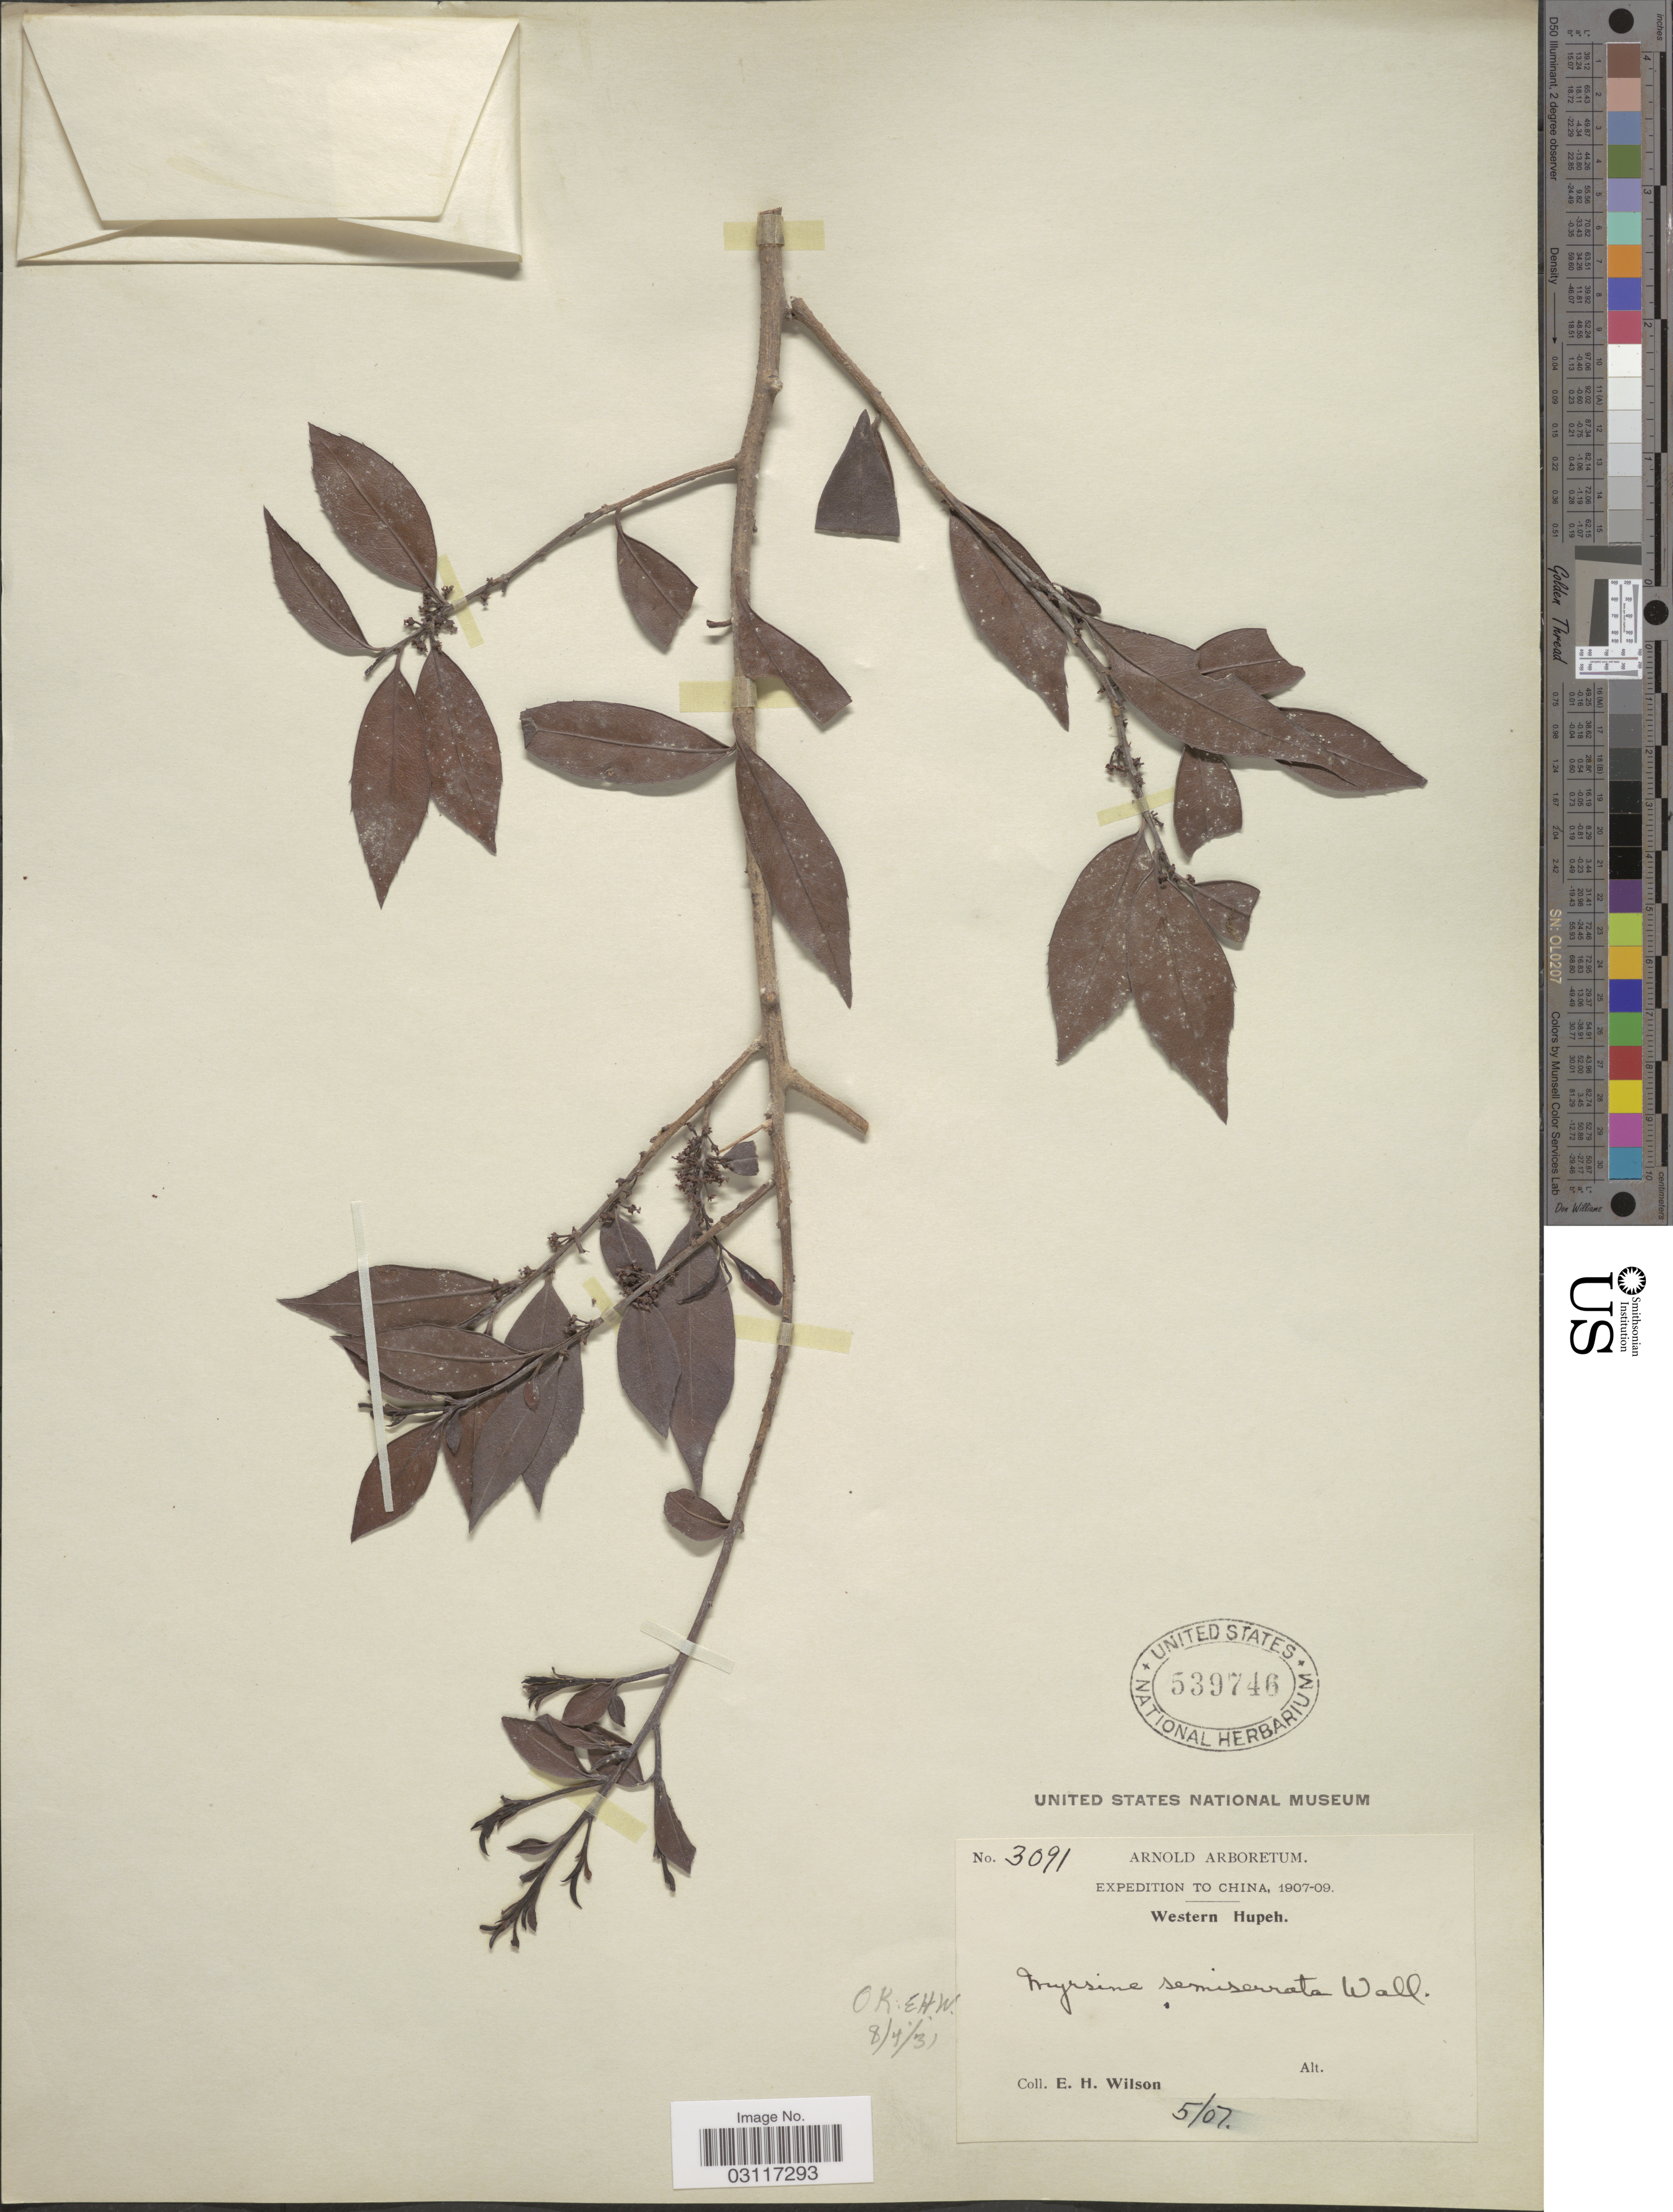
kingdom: Plantae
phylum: Tracheophyta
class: Magnoliopsida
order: Ericales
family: Primulaceae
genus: Myrsine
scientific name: Myrsine semiserrata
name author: Wall.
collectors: E. Wilson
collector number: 3091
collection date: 1907-05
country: China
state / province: Hubei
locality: Western Hupeh.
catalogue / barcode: US 539746